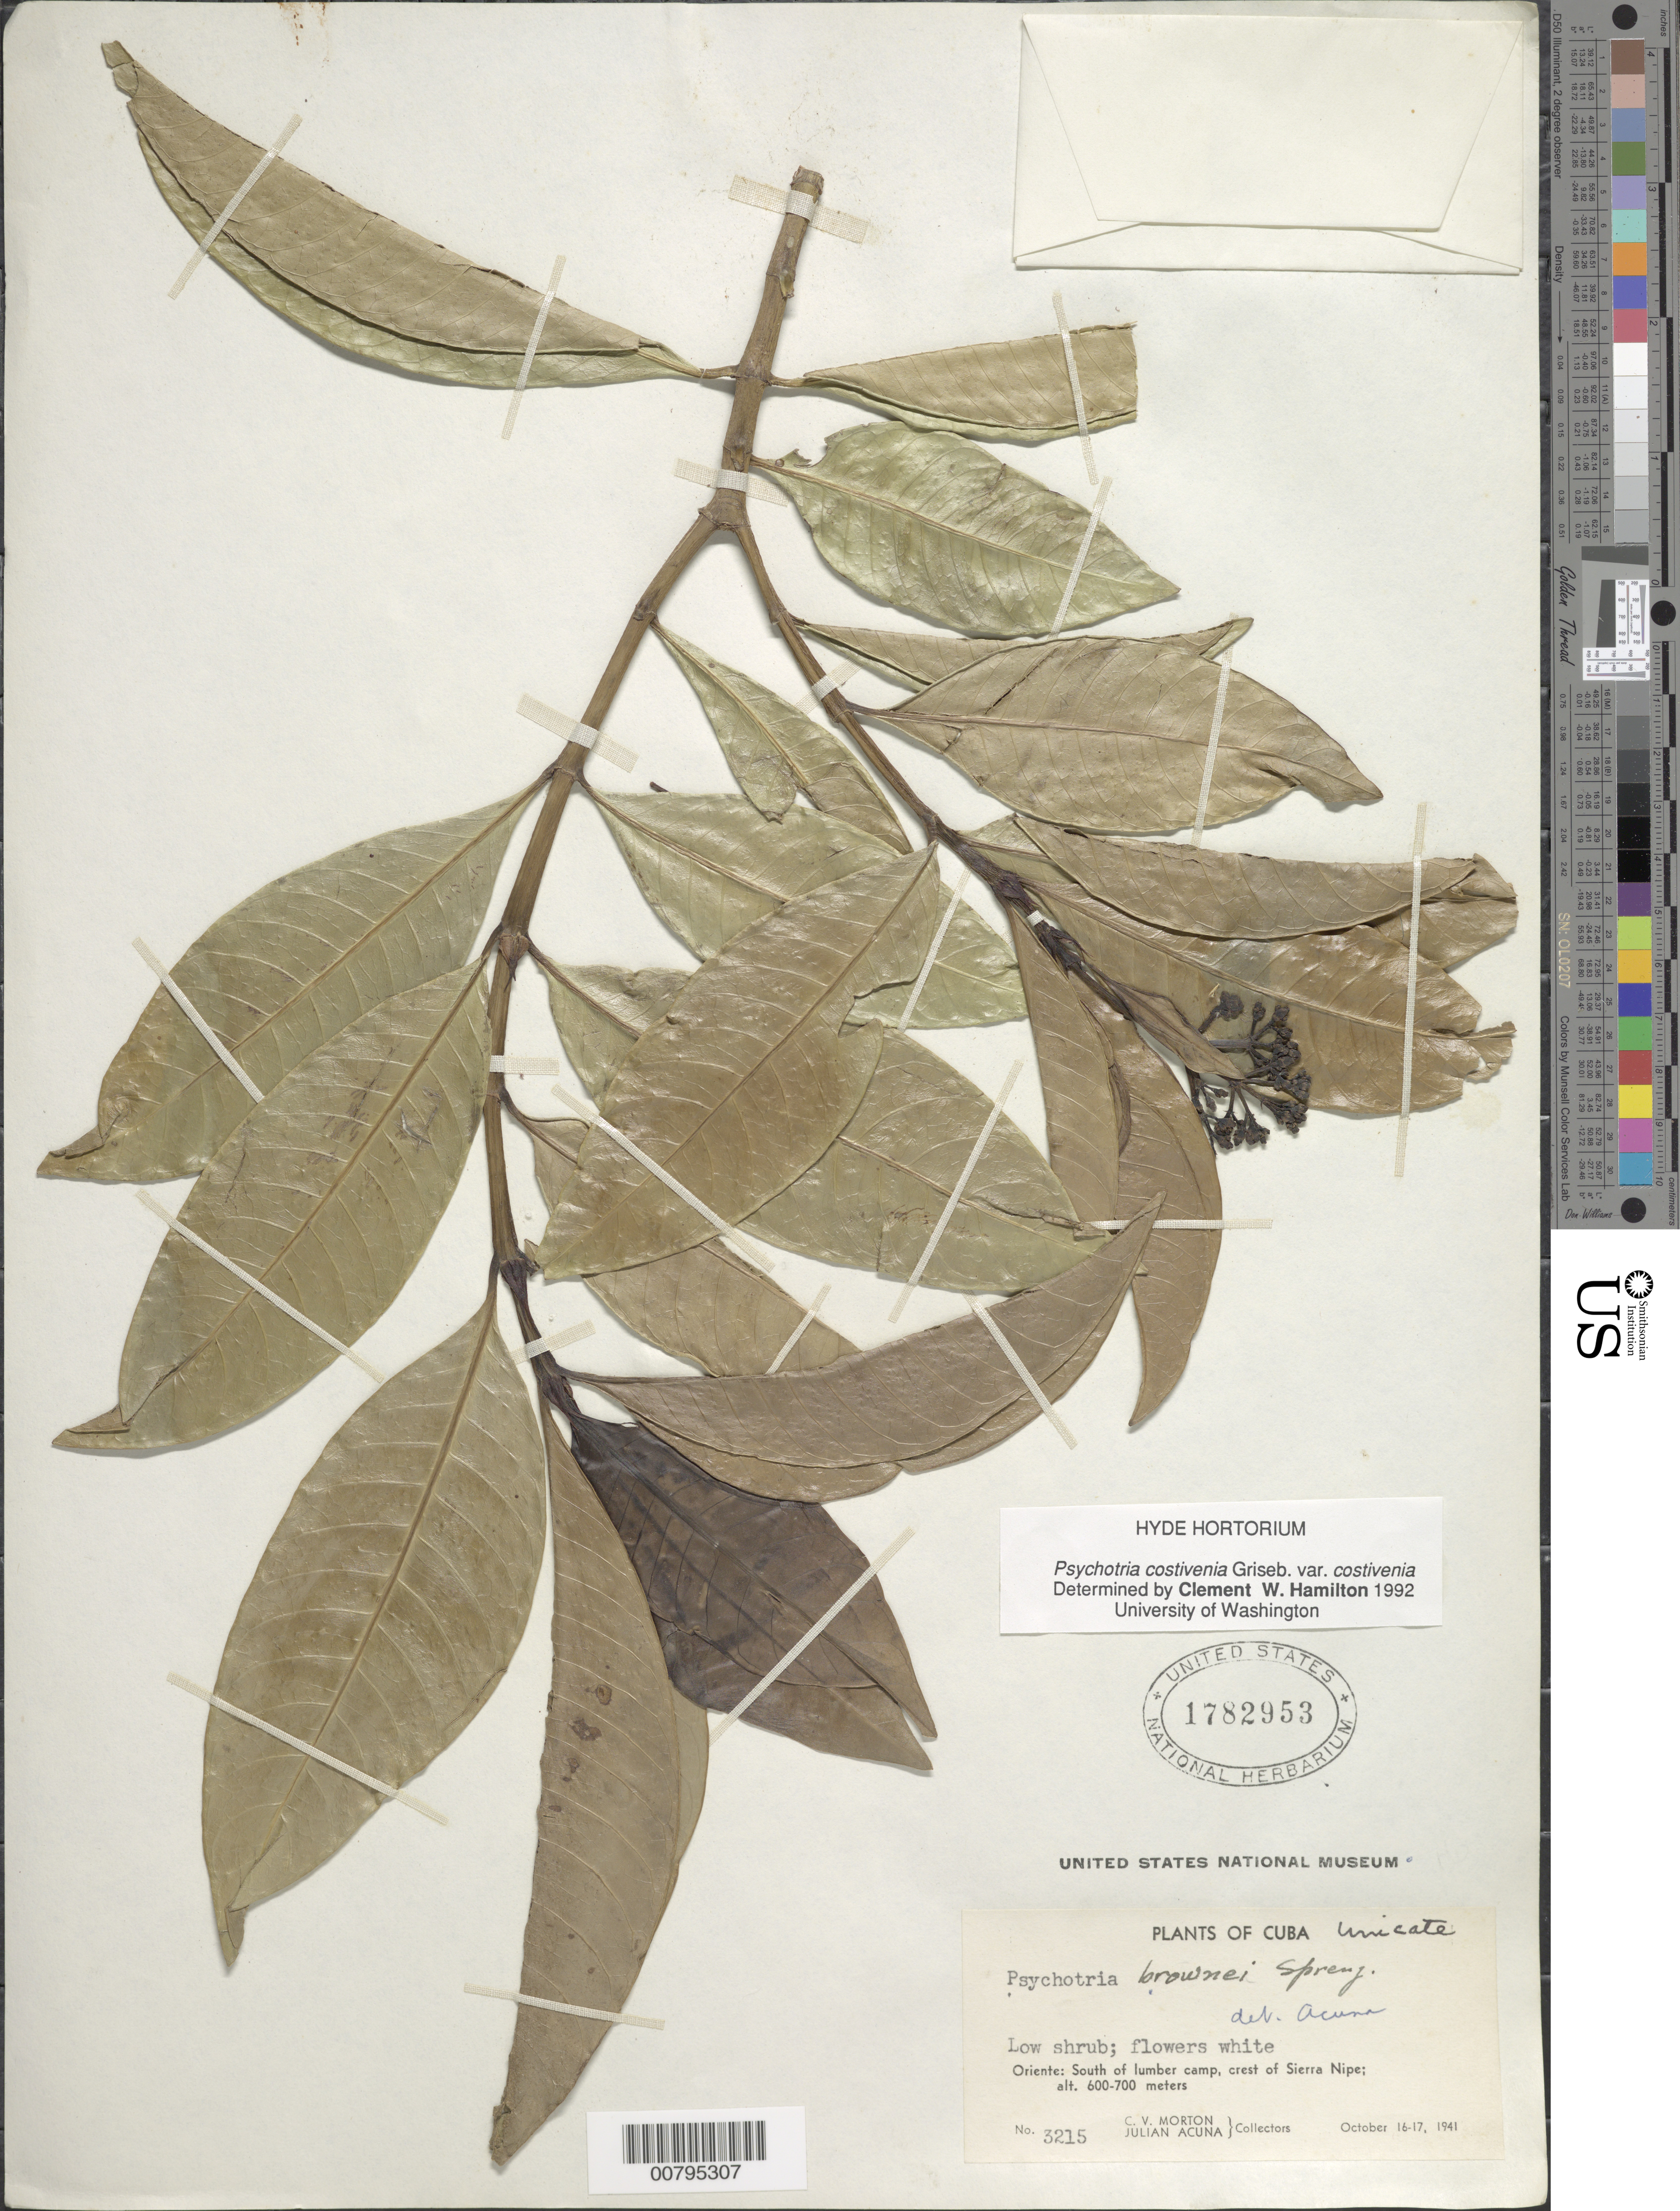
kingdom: Plantae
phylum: Tracheophyta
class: Magnoliopsida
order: Gentianales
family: Rubiaceae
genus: Psychotria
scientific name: Psychotria costivenia var. costivenia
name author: Griseb.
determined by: Hamilton, C. W.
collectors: C. V. Morton & J. Acuña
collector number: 3215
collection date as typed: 16 Oct 1941 to 17 Oct 1941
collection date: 1941-10-16/1941-10-17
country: Cuba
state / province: Oriente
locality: South of lumber camp, crest of Sierra Nipe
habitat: Montane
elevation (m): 600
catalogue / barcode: US 1782953